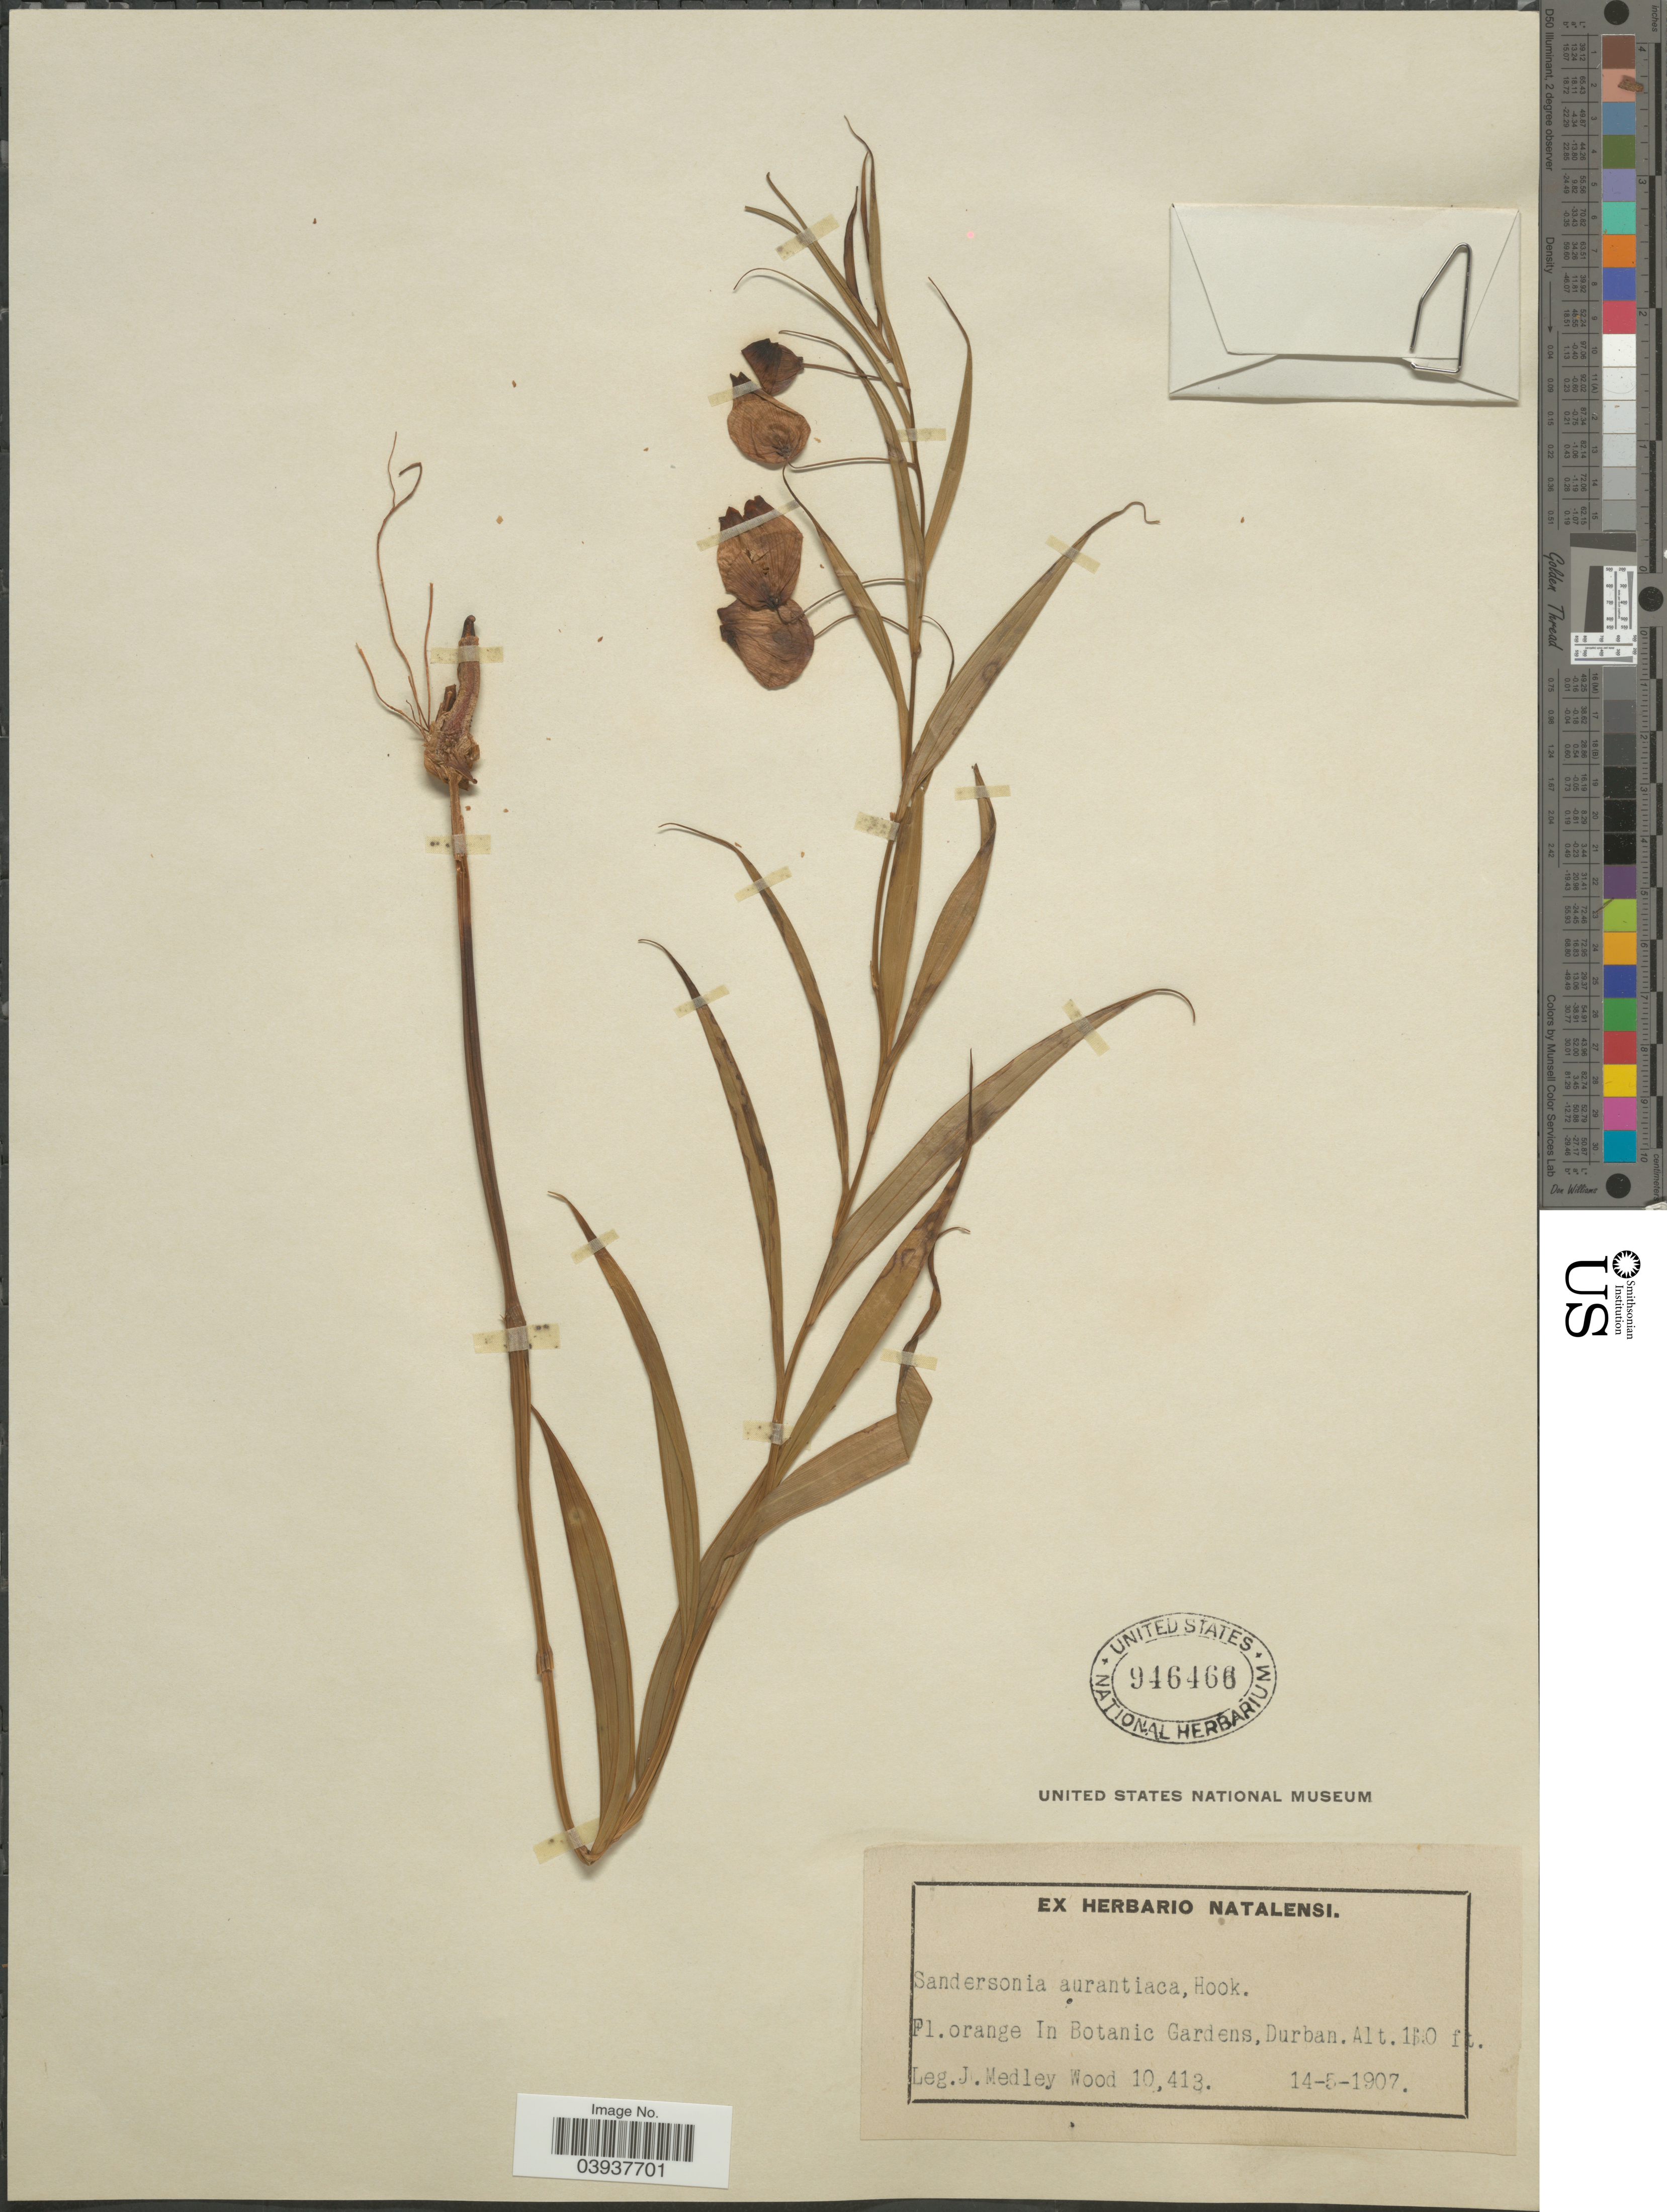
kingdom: Plantae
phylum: Tracheophyta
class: Liliopsida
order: Liliales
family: Colchicaceae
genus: Sandersonia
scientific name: Sandersonia aurantiaca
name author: Hook.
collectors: J. M. Wood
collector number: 10413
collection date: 1907-05-14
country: South Africa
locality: In Botanic Gardens, Durban.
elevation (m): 34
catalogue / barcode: US 946466